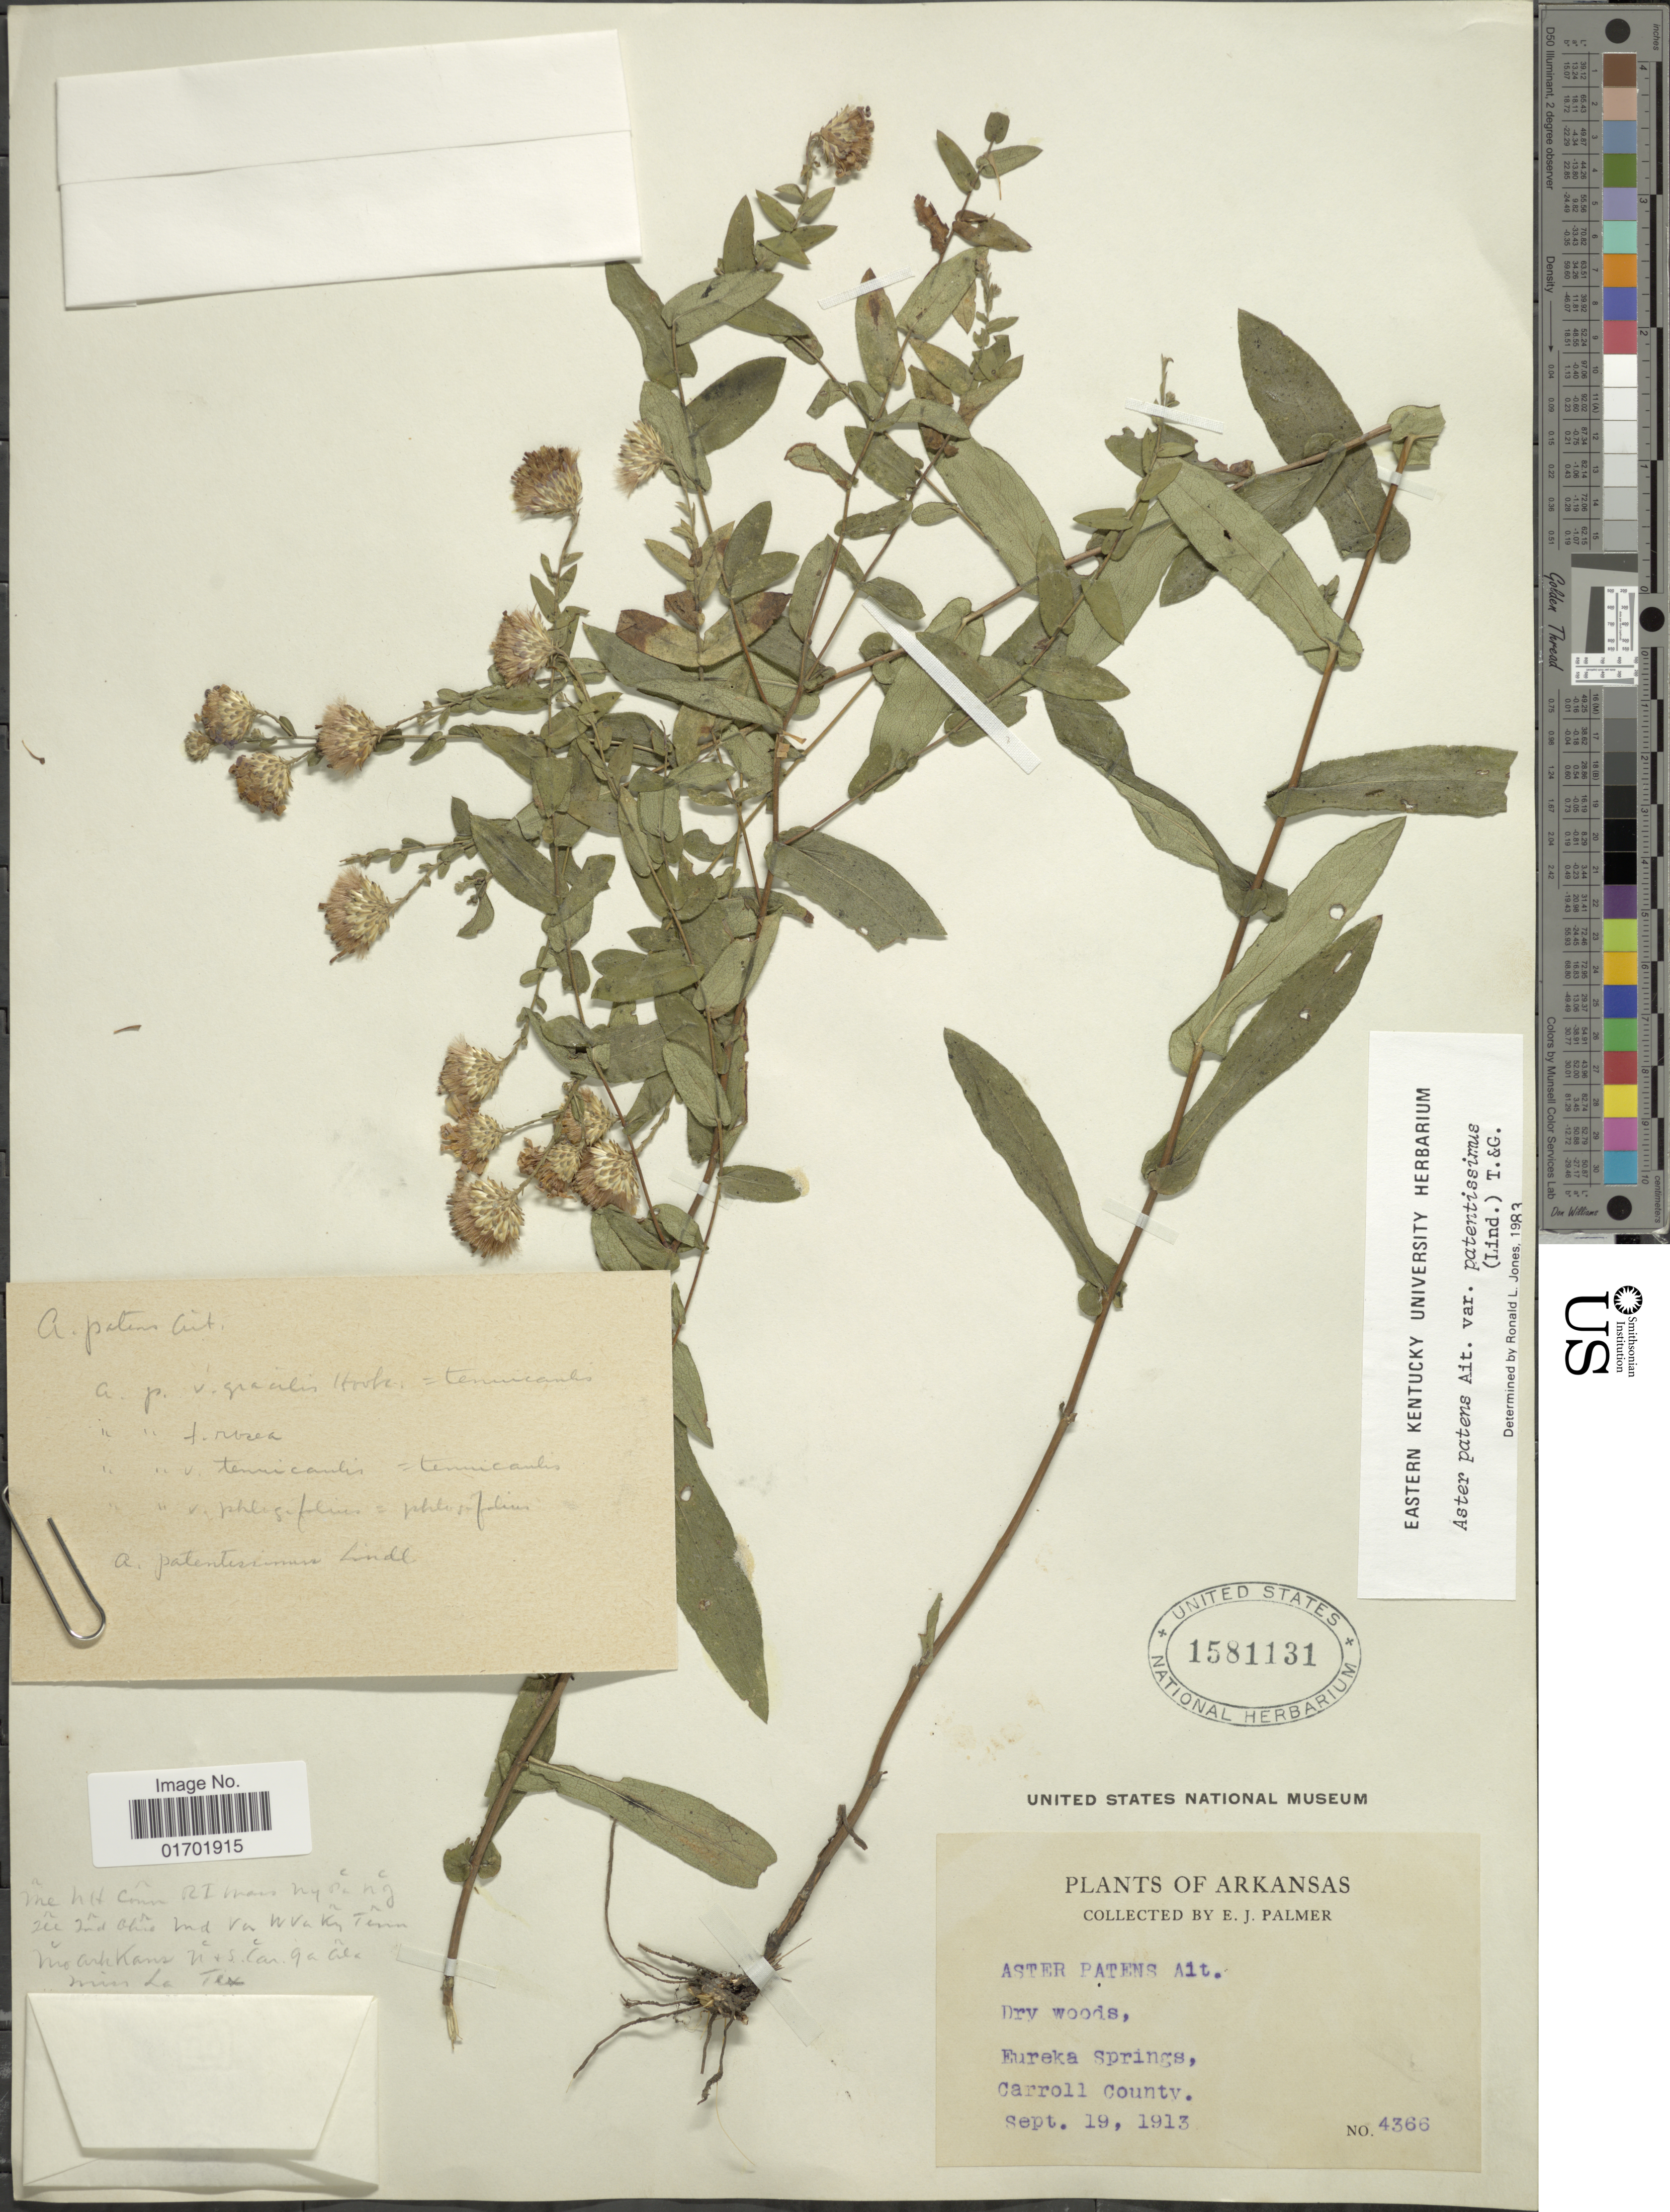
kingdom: Plantae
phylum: Tracheophyta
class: Magnoliopsida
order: Asterales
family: Asteraceae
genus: Symphyotrichum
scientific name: Symphyotrichum patens var. patentissimum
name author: (Lindl.) G.L. Nesom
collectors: E. J. Palmer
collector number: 4366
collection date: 1913-09-19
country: United States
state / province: Arkansas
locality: Eureka Springs, Carroll County.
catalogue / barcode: US 1581131